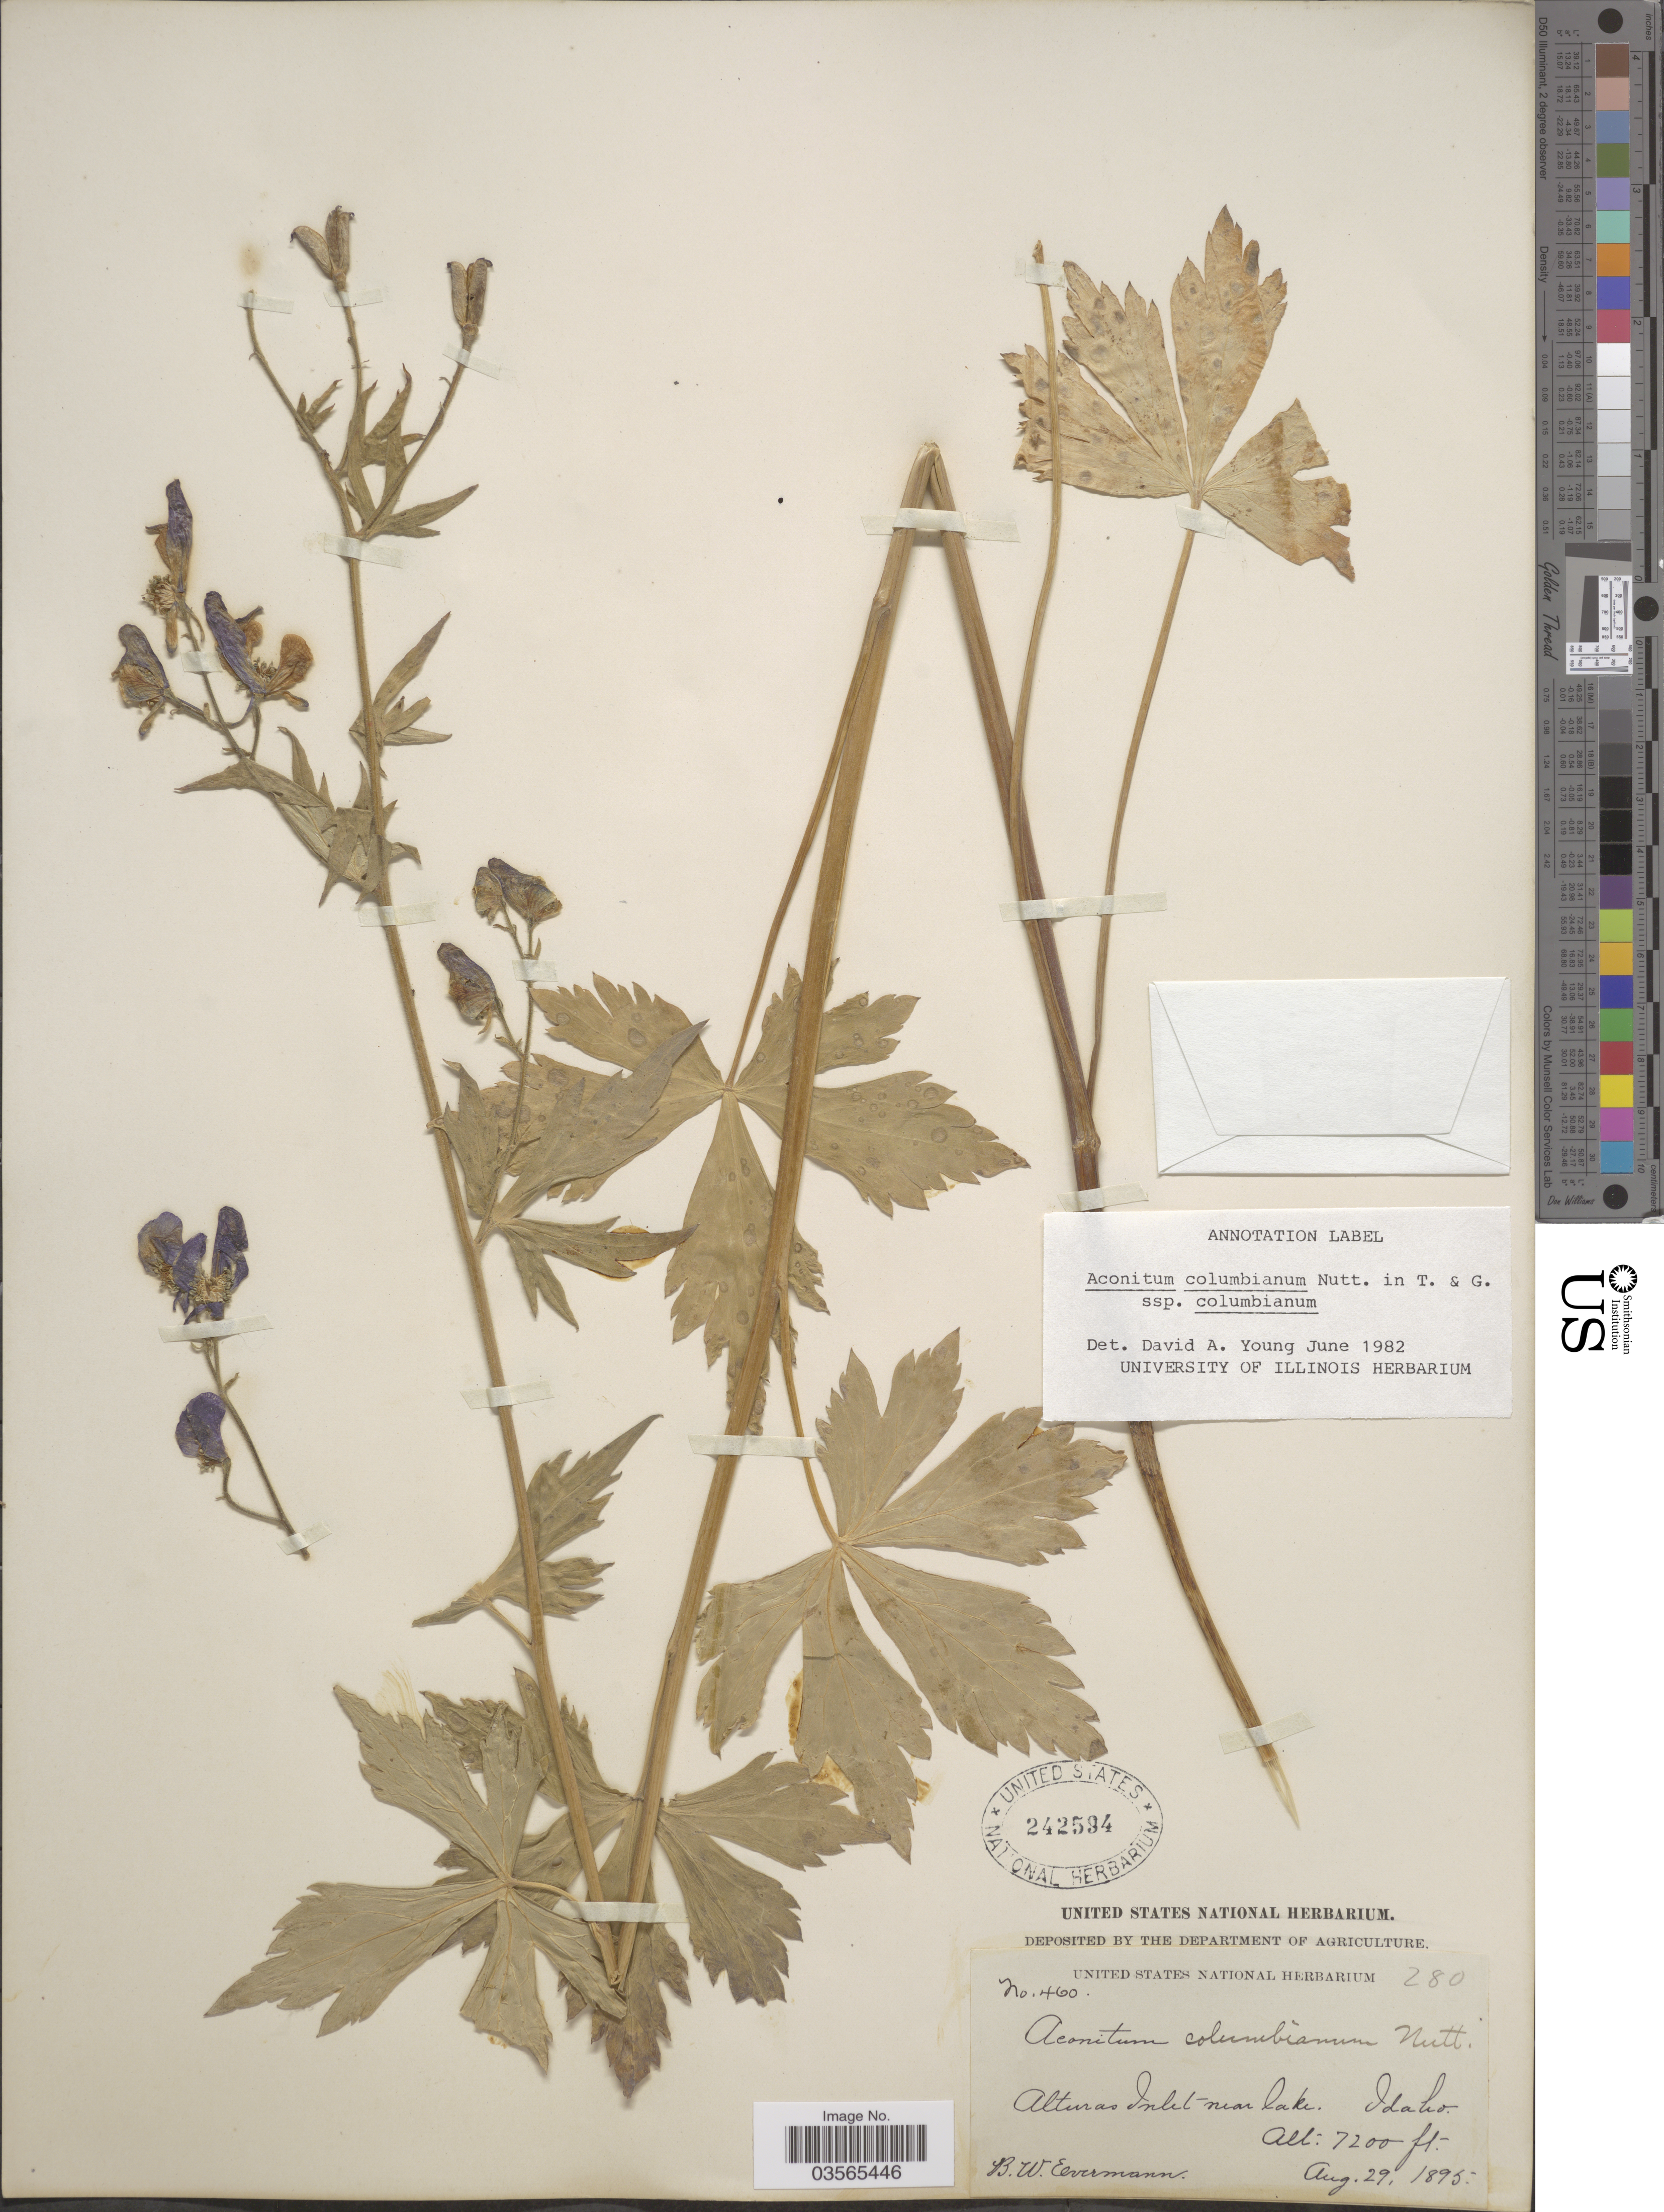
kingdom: Plantae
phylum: Tracheophyta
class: Magnoliopsida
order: Ranunculales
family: Ranunculaceae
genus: Aconitum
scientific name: Aconitum columbianum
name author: Nutt.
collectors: B. W. Evermann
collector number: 460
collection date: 1895-08-29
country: United States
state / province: Idaho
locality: Alturas Inlet near lake.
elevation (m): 2195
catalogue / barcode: US 242594